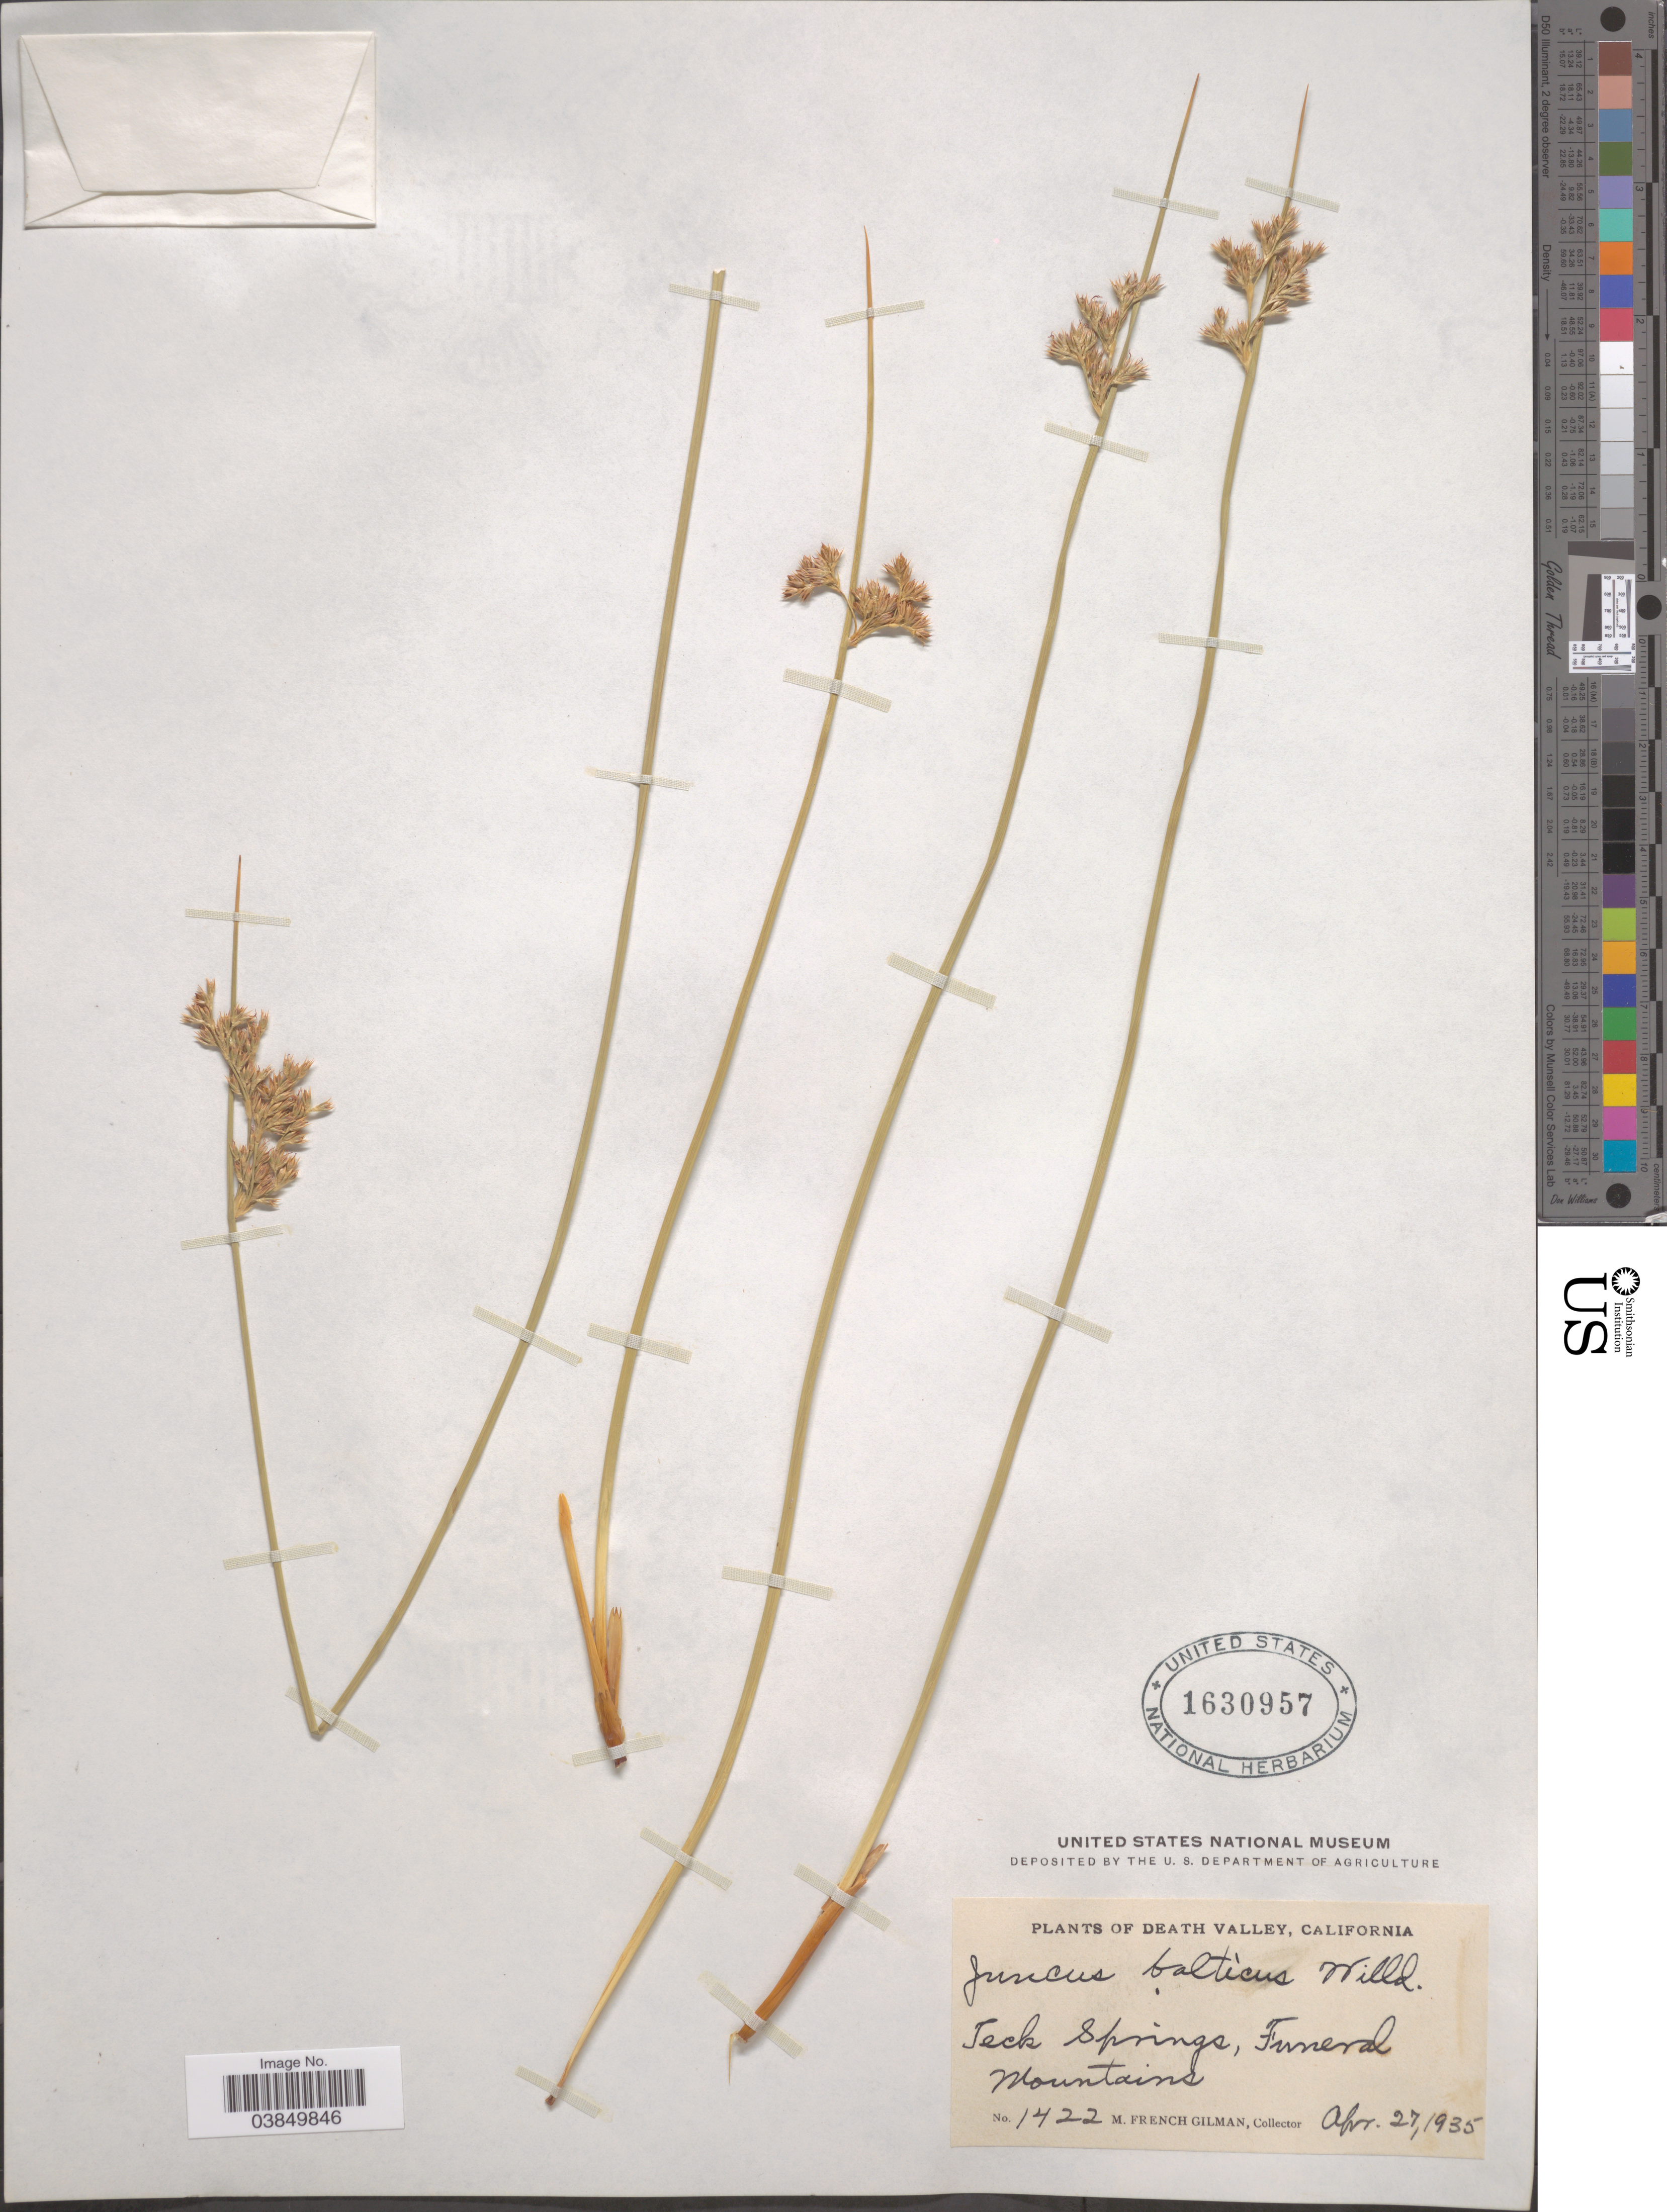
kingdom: Plantae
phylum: Tracheophyta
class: Liliopsida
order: Poales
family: Juncaceae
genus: Juncus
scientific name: Juncus balticus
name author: Willd.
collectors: M. F. Gilman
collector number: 1422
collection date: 1935-04-27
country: United States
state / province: California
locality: Death Valley. Teck Springs, Funeral Mountains.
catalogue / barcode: US 1630957